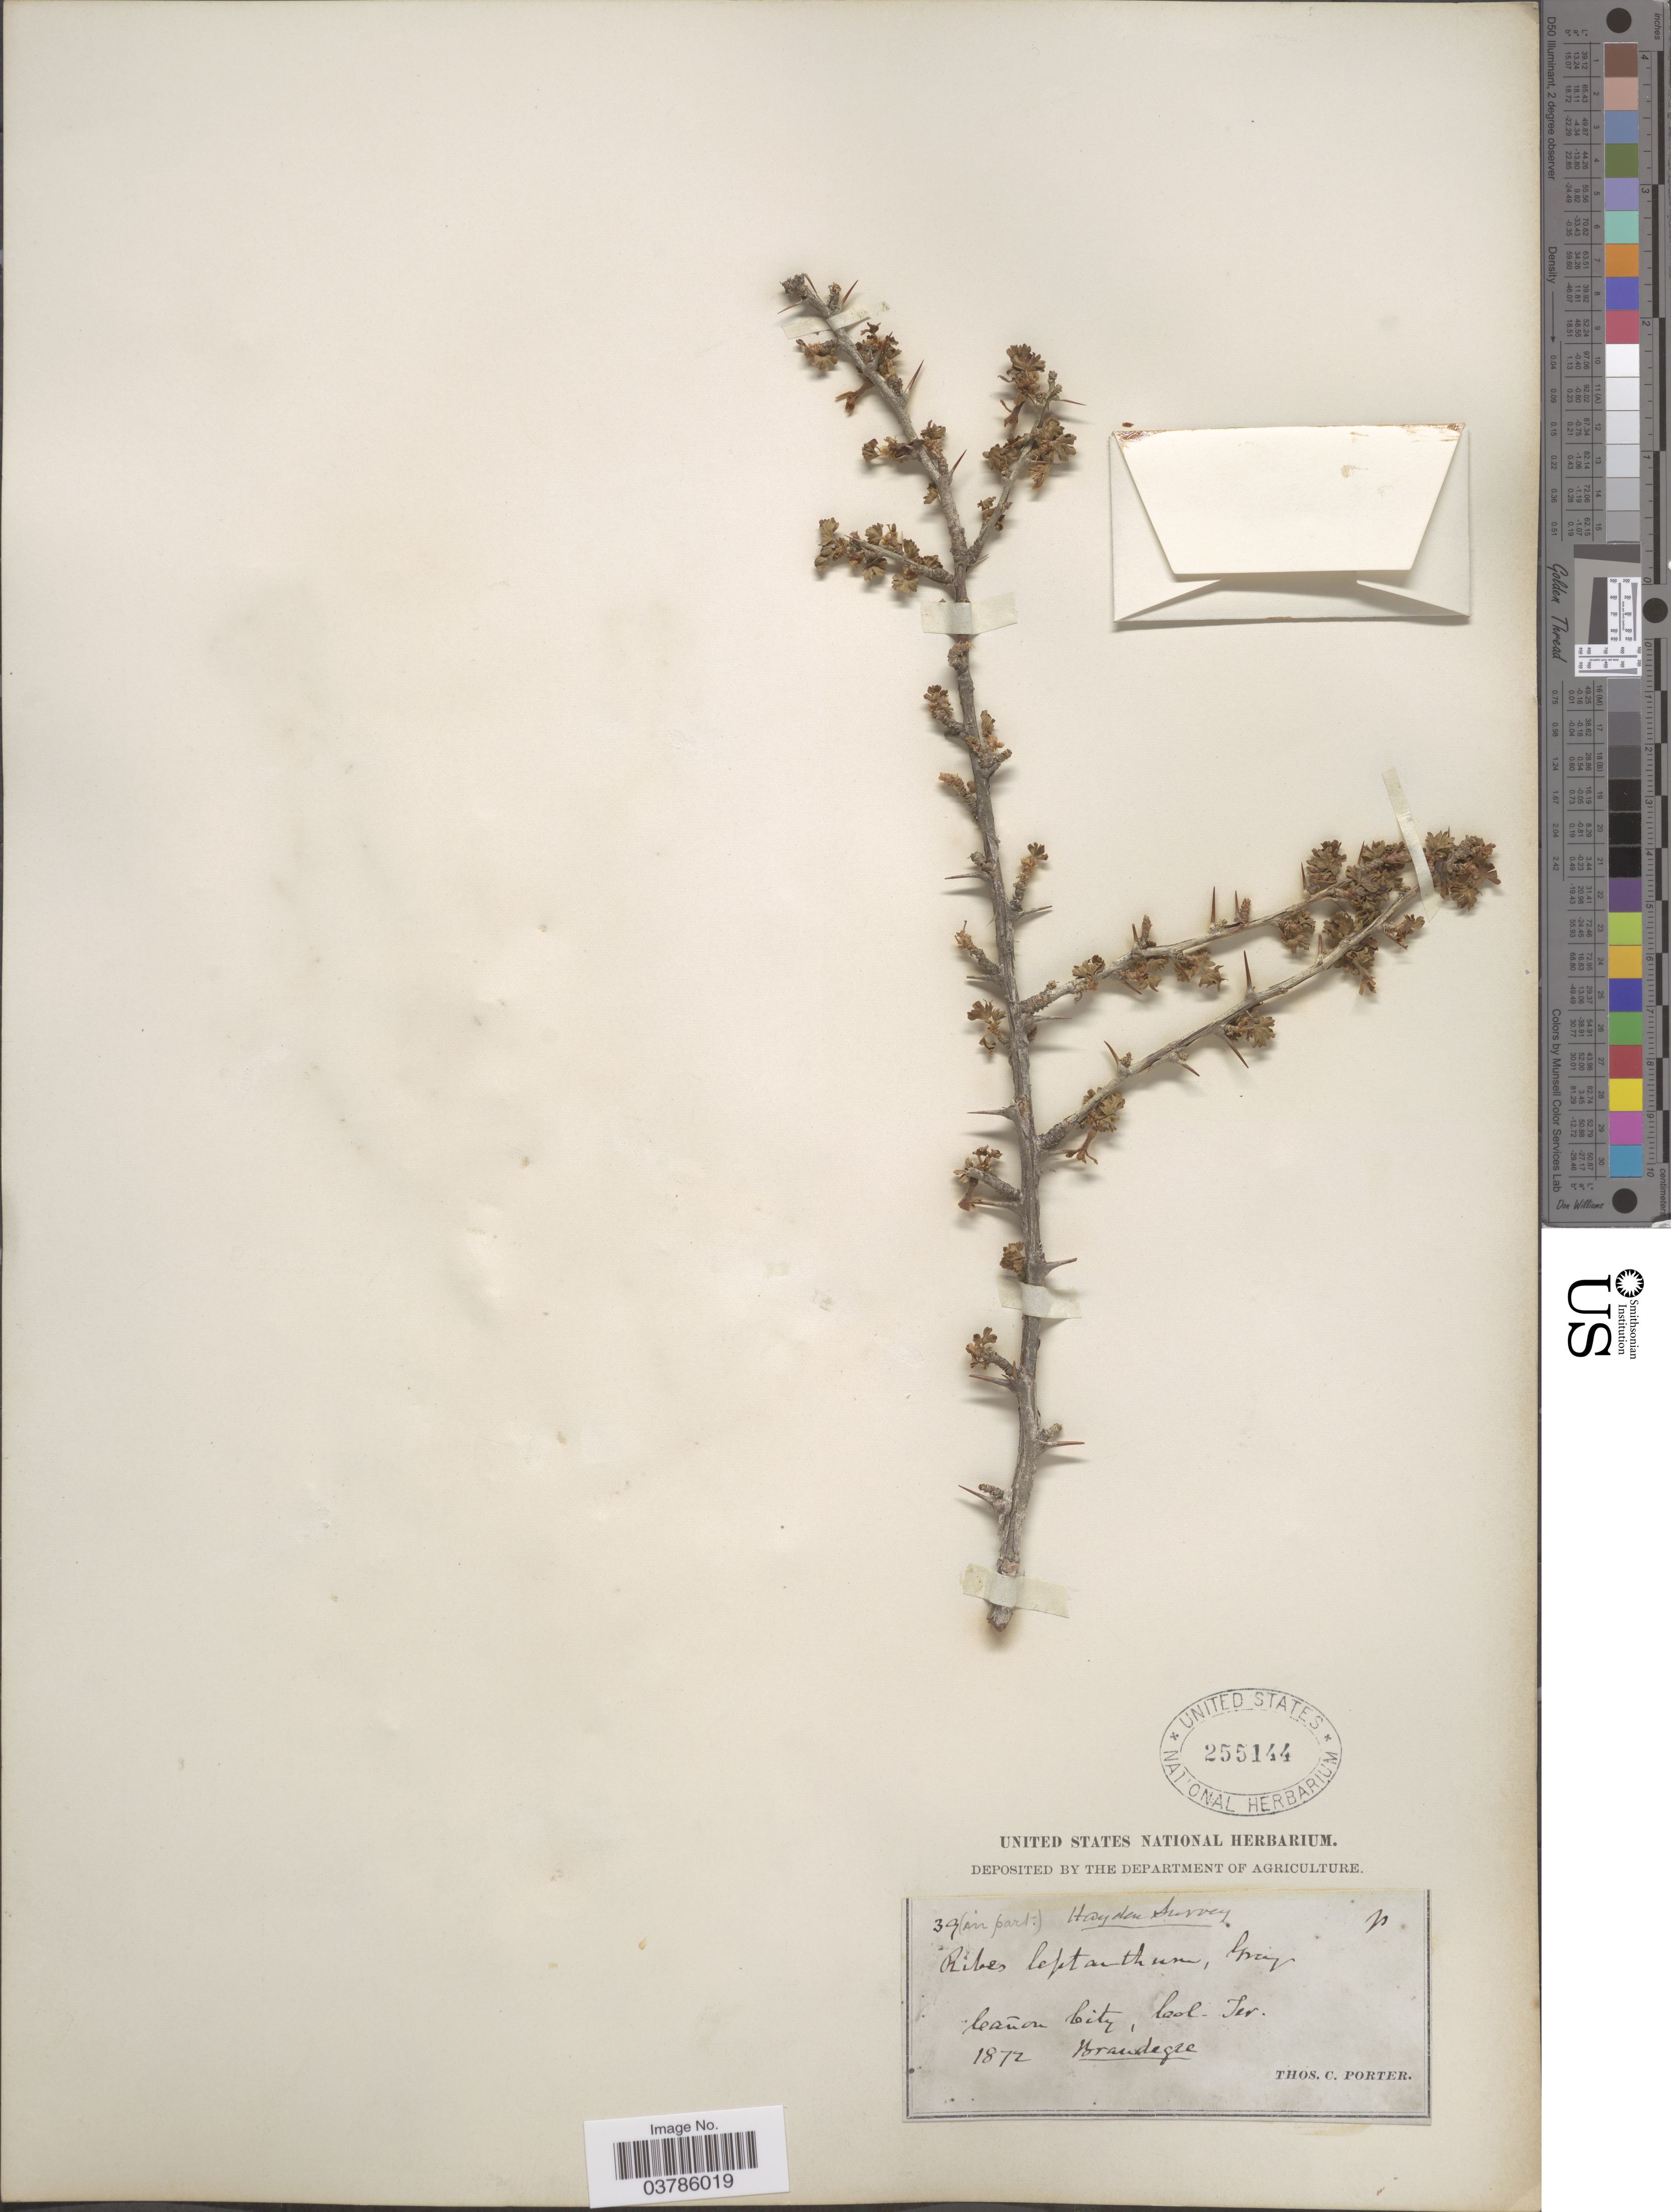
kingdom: Plantae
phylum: Tracheophyta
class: Magnoliopsida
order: Saxifragales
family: Grossulariaceae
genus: Ribes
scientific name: Ribes leptanthum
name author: A. Gray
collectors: T. Porter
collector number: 39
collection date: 1872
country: United States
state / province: Colorado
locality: Cañon City, Col. Ter. Brandegee.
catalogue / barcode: US 255144